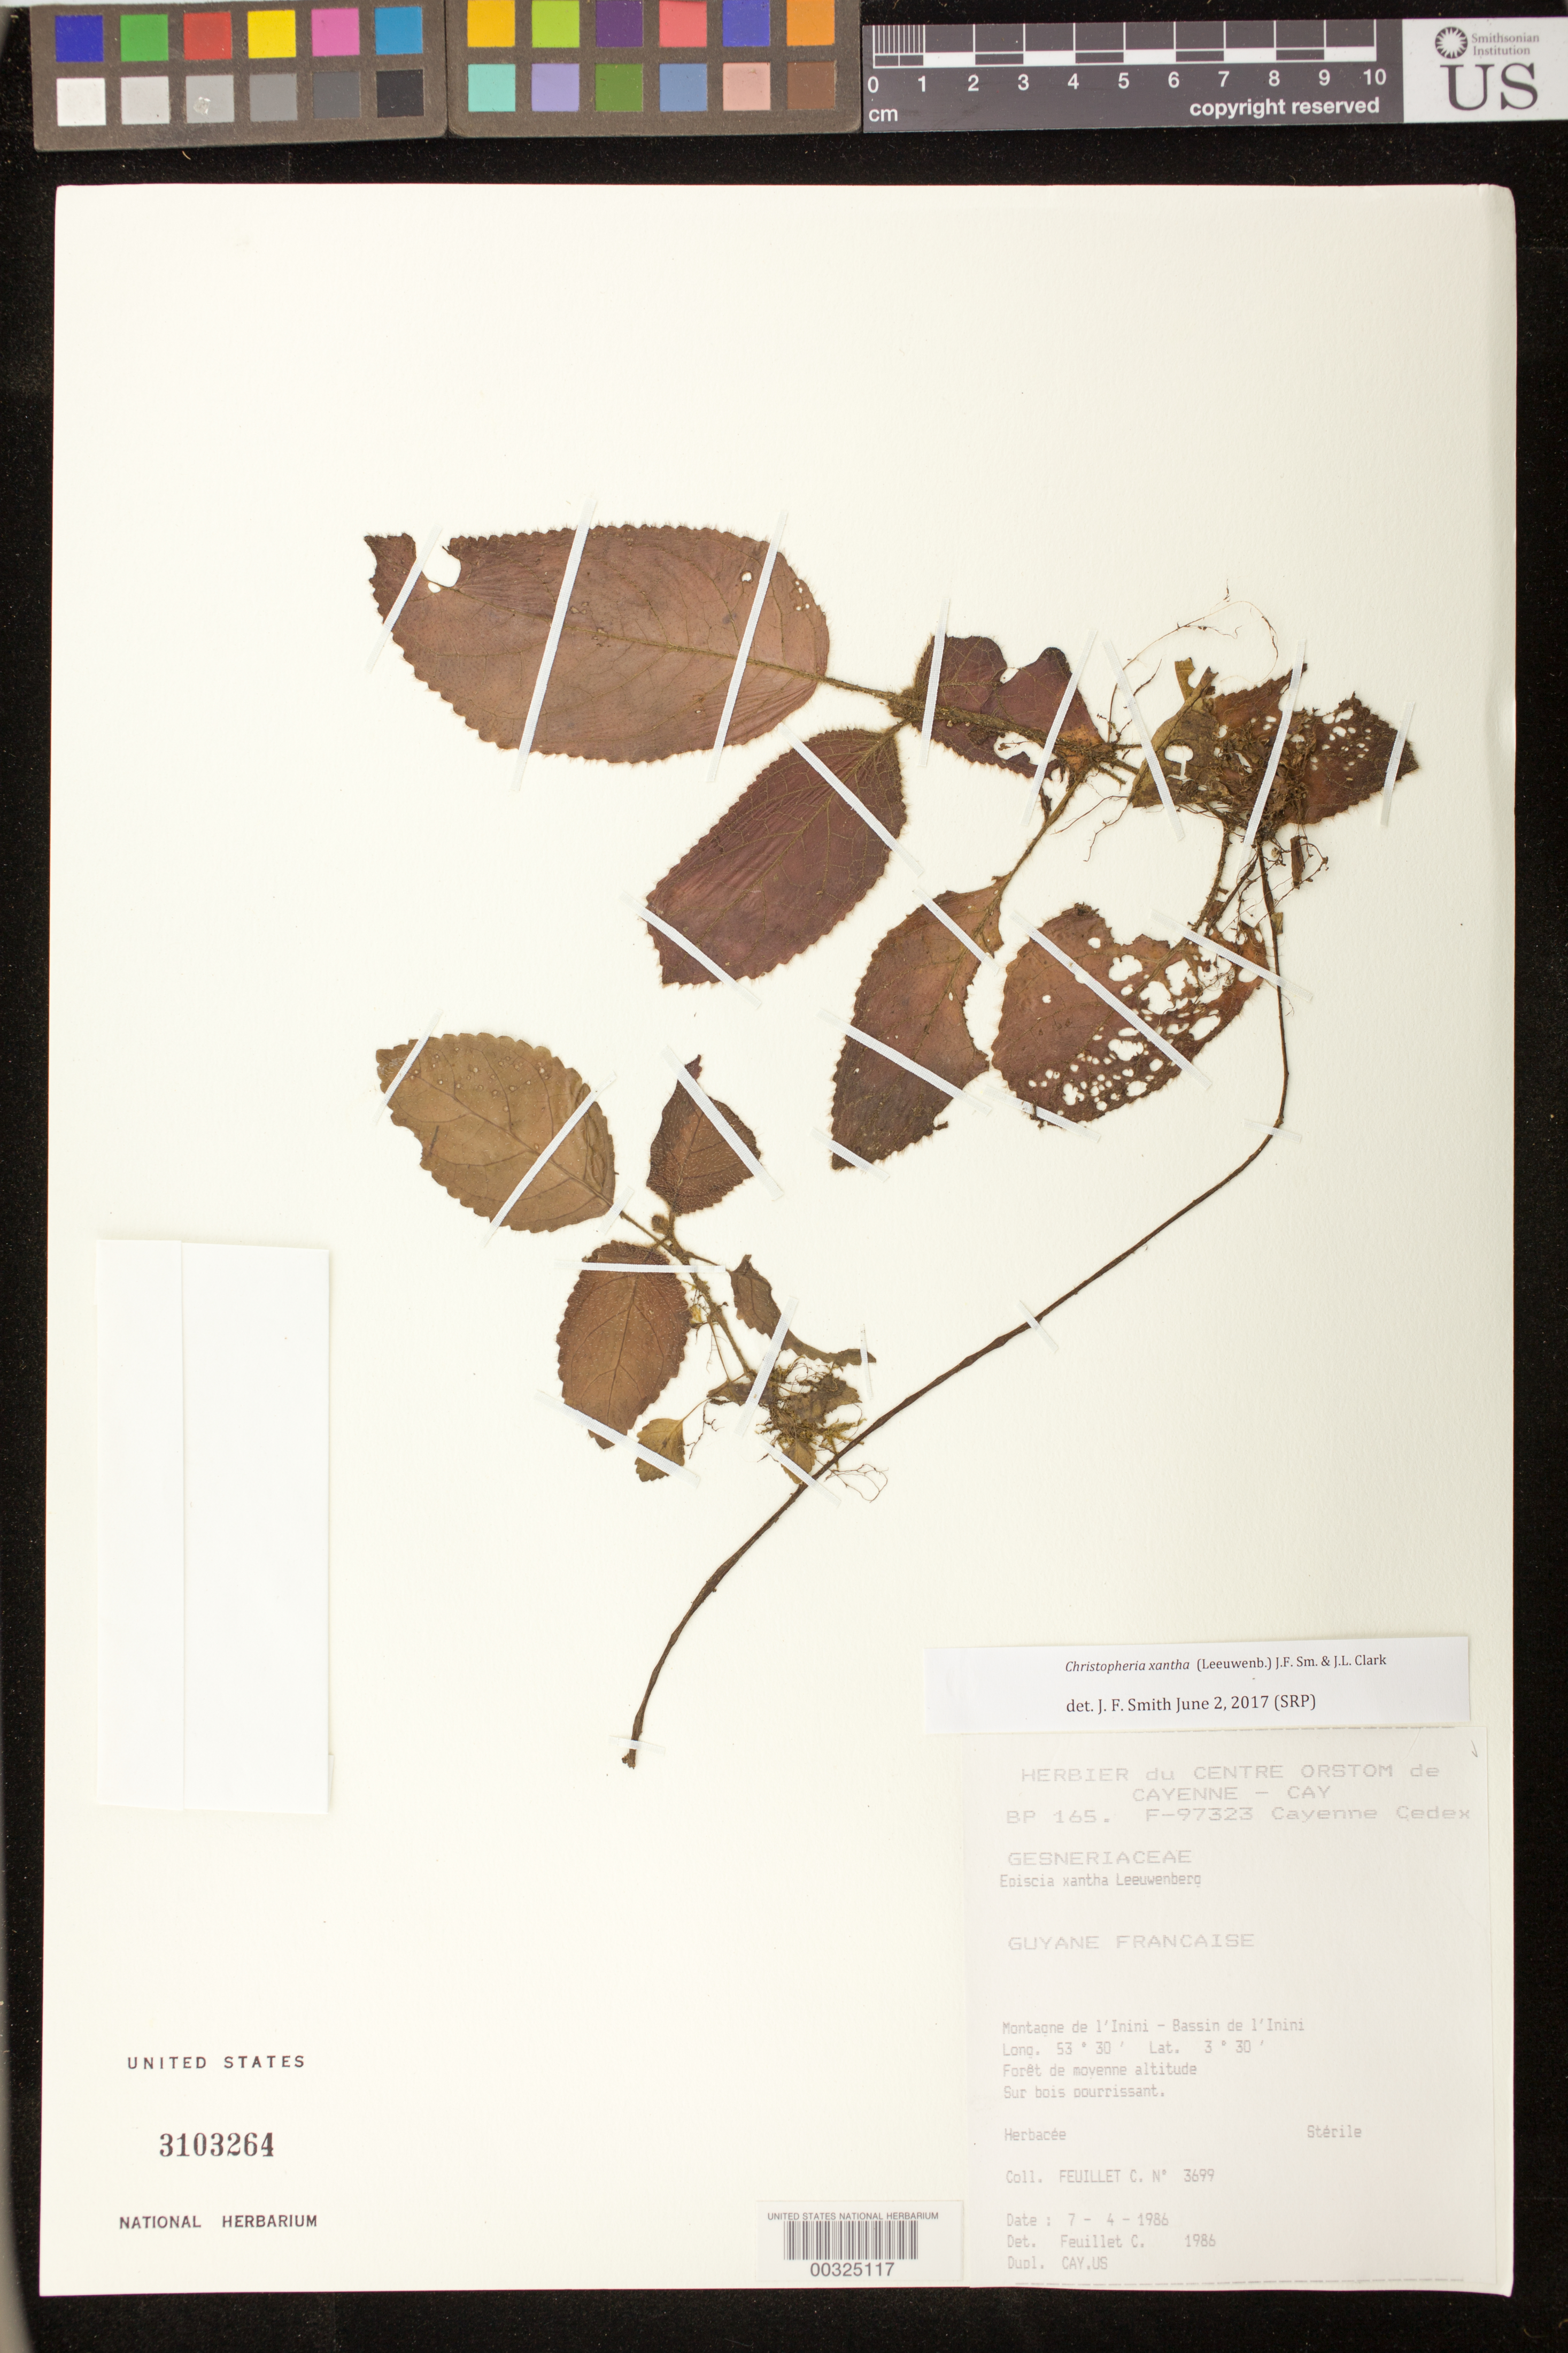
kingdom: Plantae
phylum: Tracheophyta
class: Magnoliopsida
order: Lamiales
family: Gesneriaceae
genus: Christopheria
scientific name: Christopheria xantha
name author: (Leeuwenb.) J.F. Sm. & J.L. Clark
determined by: Smith, J. F.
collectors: C. Feuillet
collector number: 3699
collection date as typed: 07 Apr 1986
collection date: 1986-04-07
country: French Guiana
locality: Montagne de l'Inini - Bassin de l'Inini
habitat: Forêt de moyenne altitude; sur bois pourrisant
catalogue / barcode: US 3103264